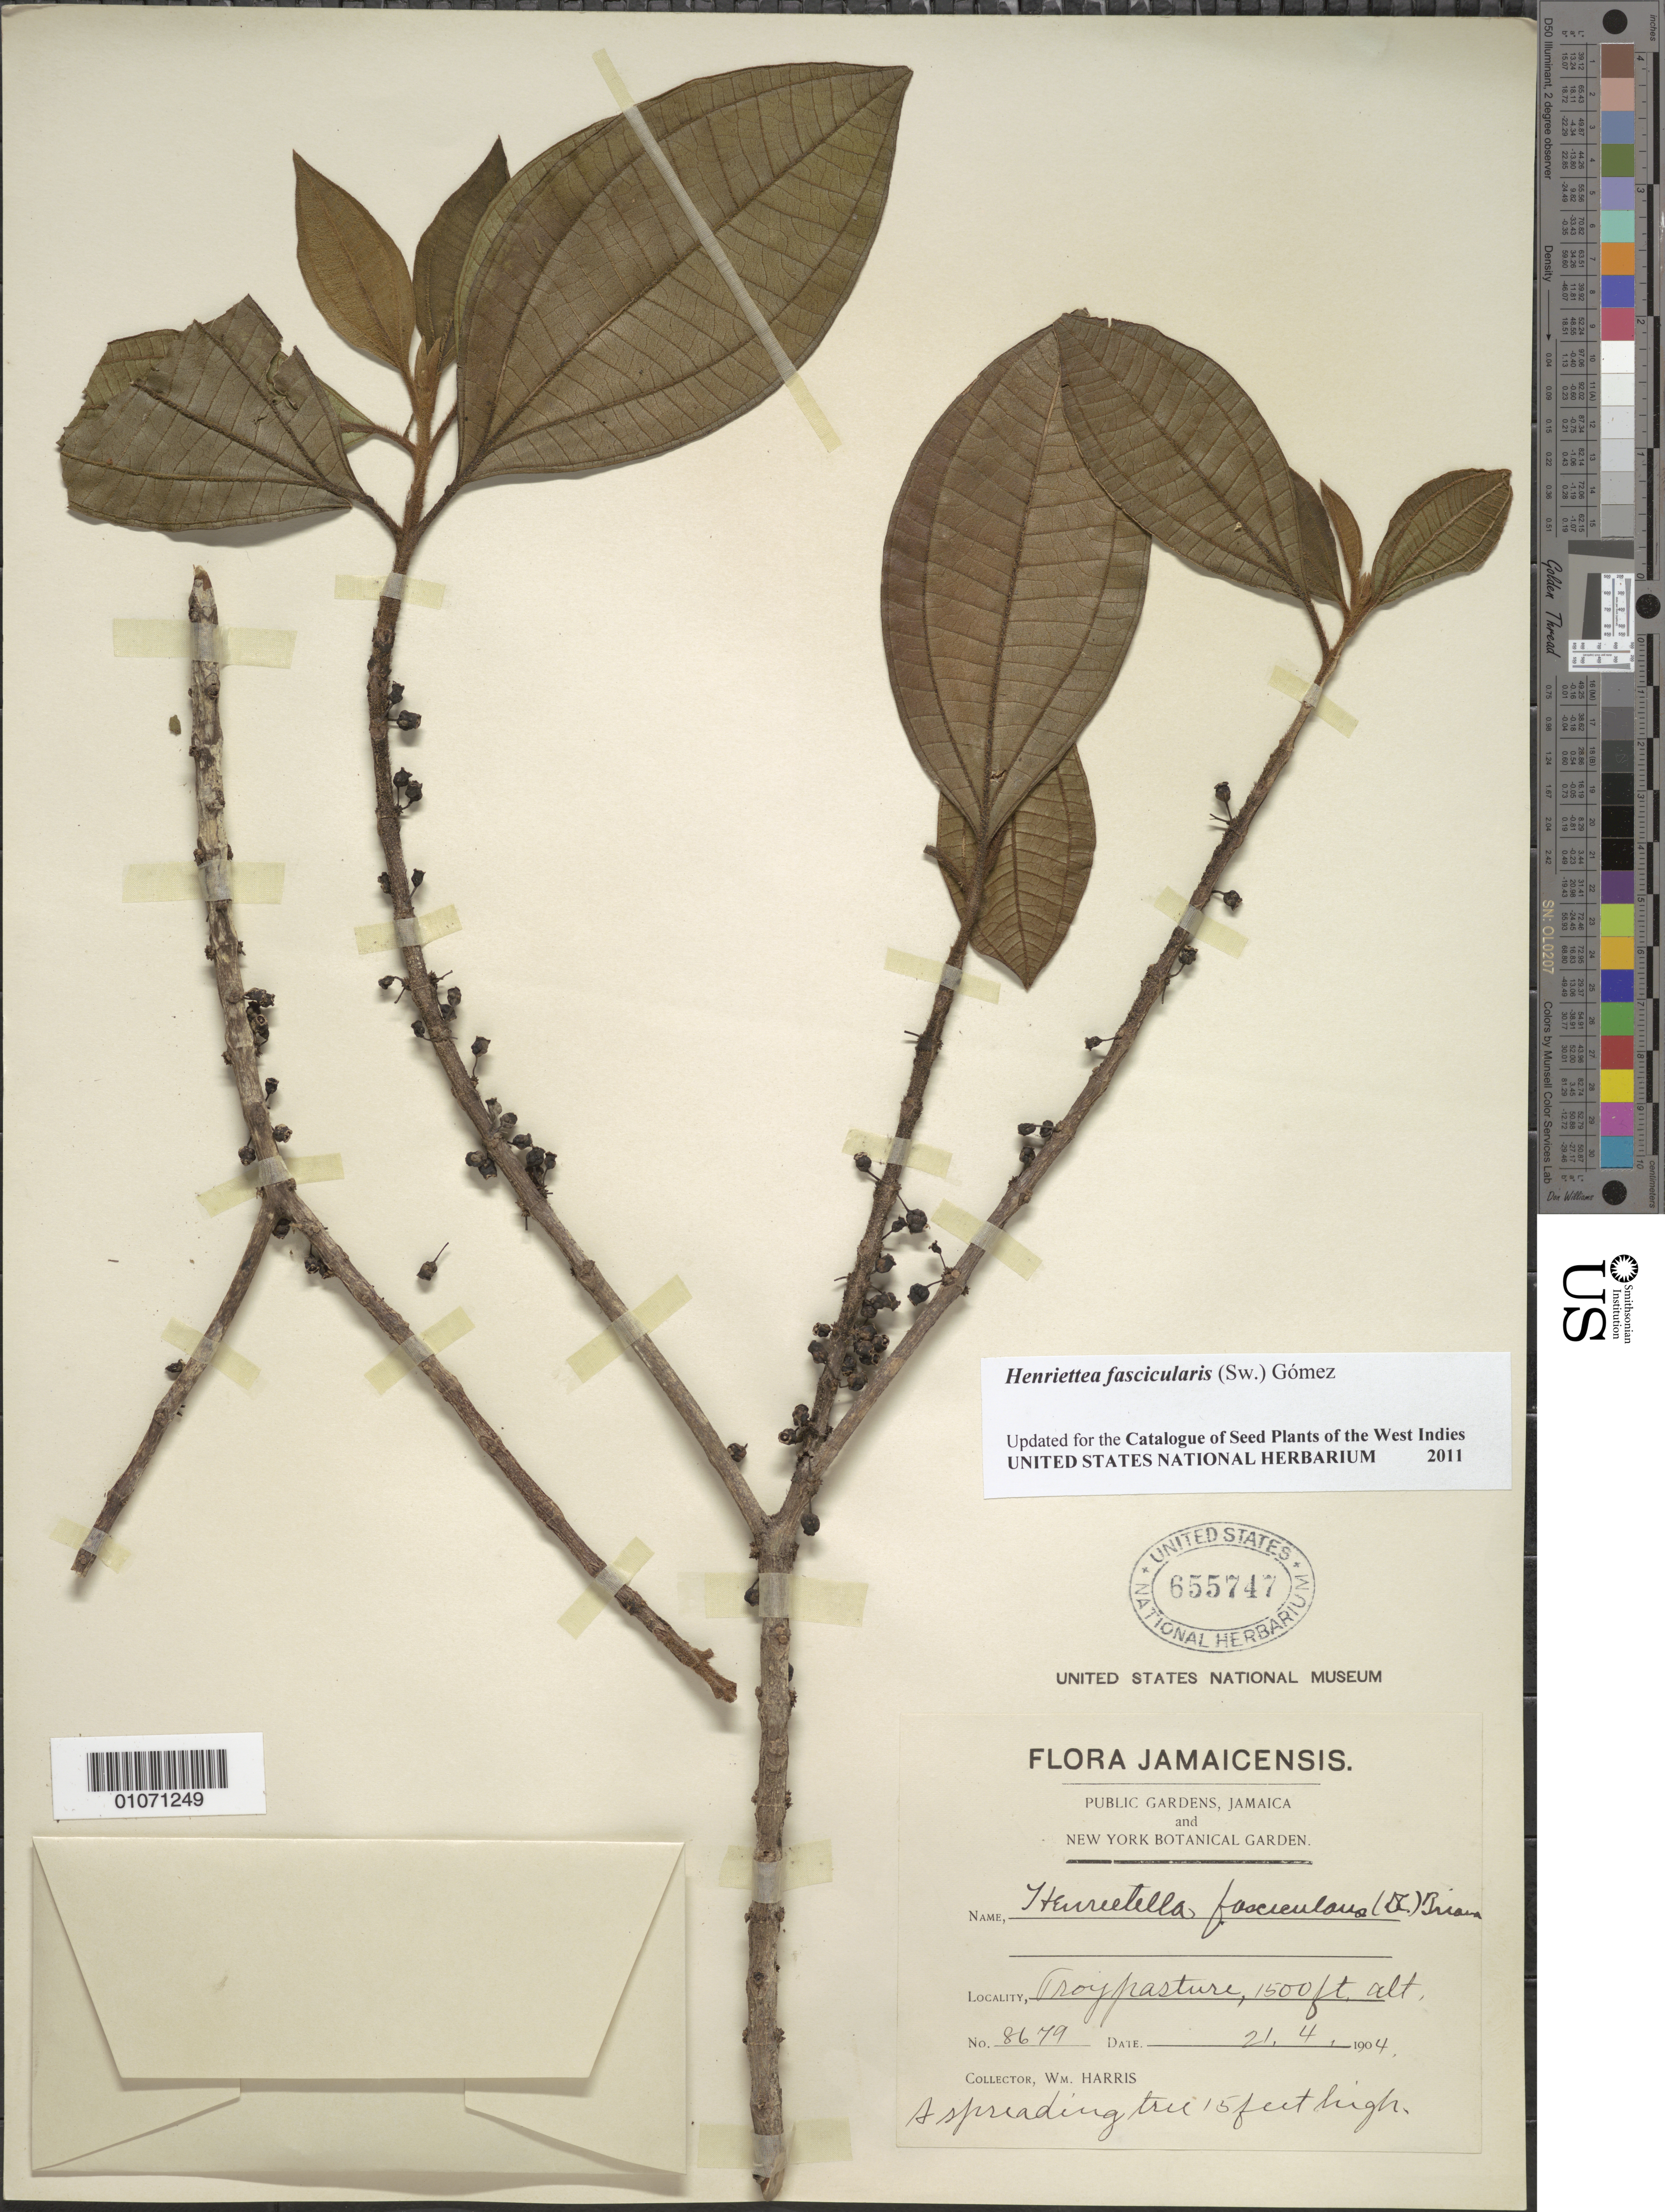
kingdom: Plantae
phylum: Tracheophyta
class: Magnoliopsida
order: Myrtales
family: Melastomataceae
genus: Henriettea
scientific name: Henriettea fascicularis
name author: (Sw.) M. Gómez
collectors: W. Harris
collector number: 8679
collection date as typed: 21 Apr 1904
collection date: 1904-04-21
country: Jamaica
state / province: Trelawny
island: Jamaica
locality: Troy [?] pasture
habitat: Pasture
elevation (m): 457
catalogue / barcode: US 655747